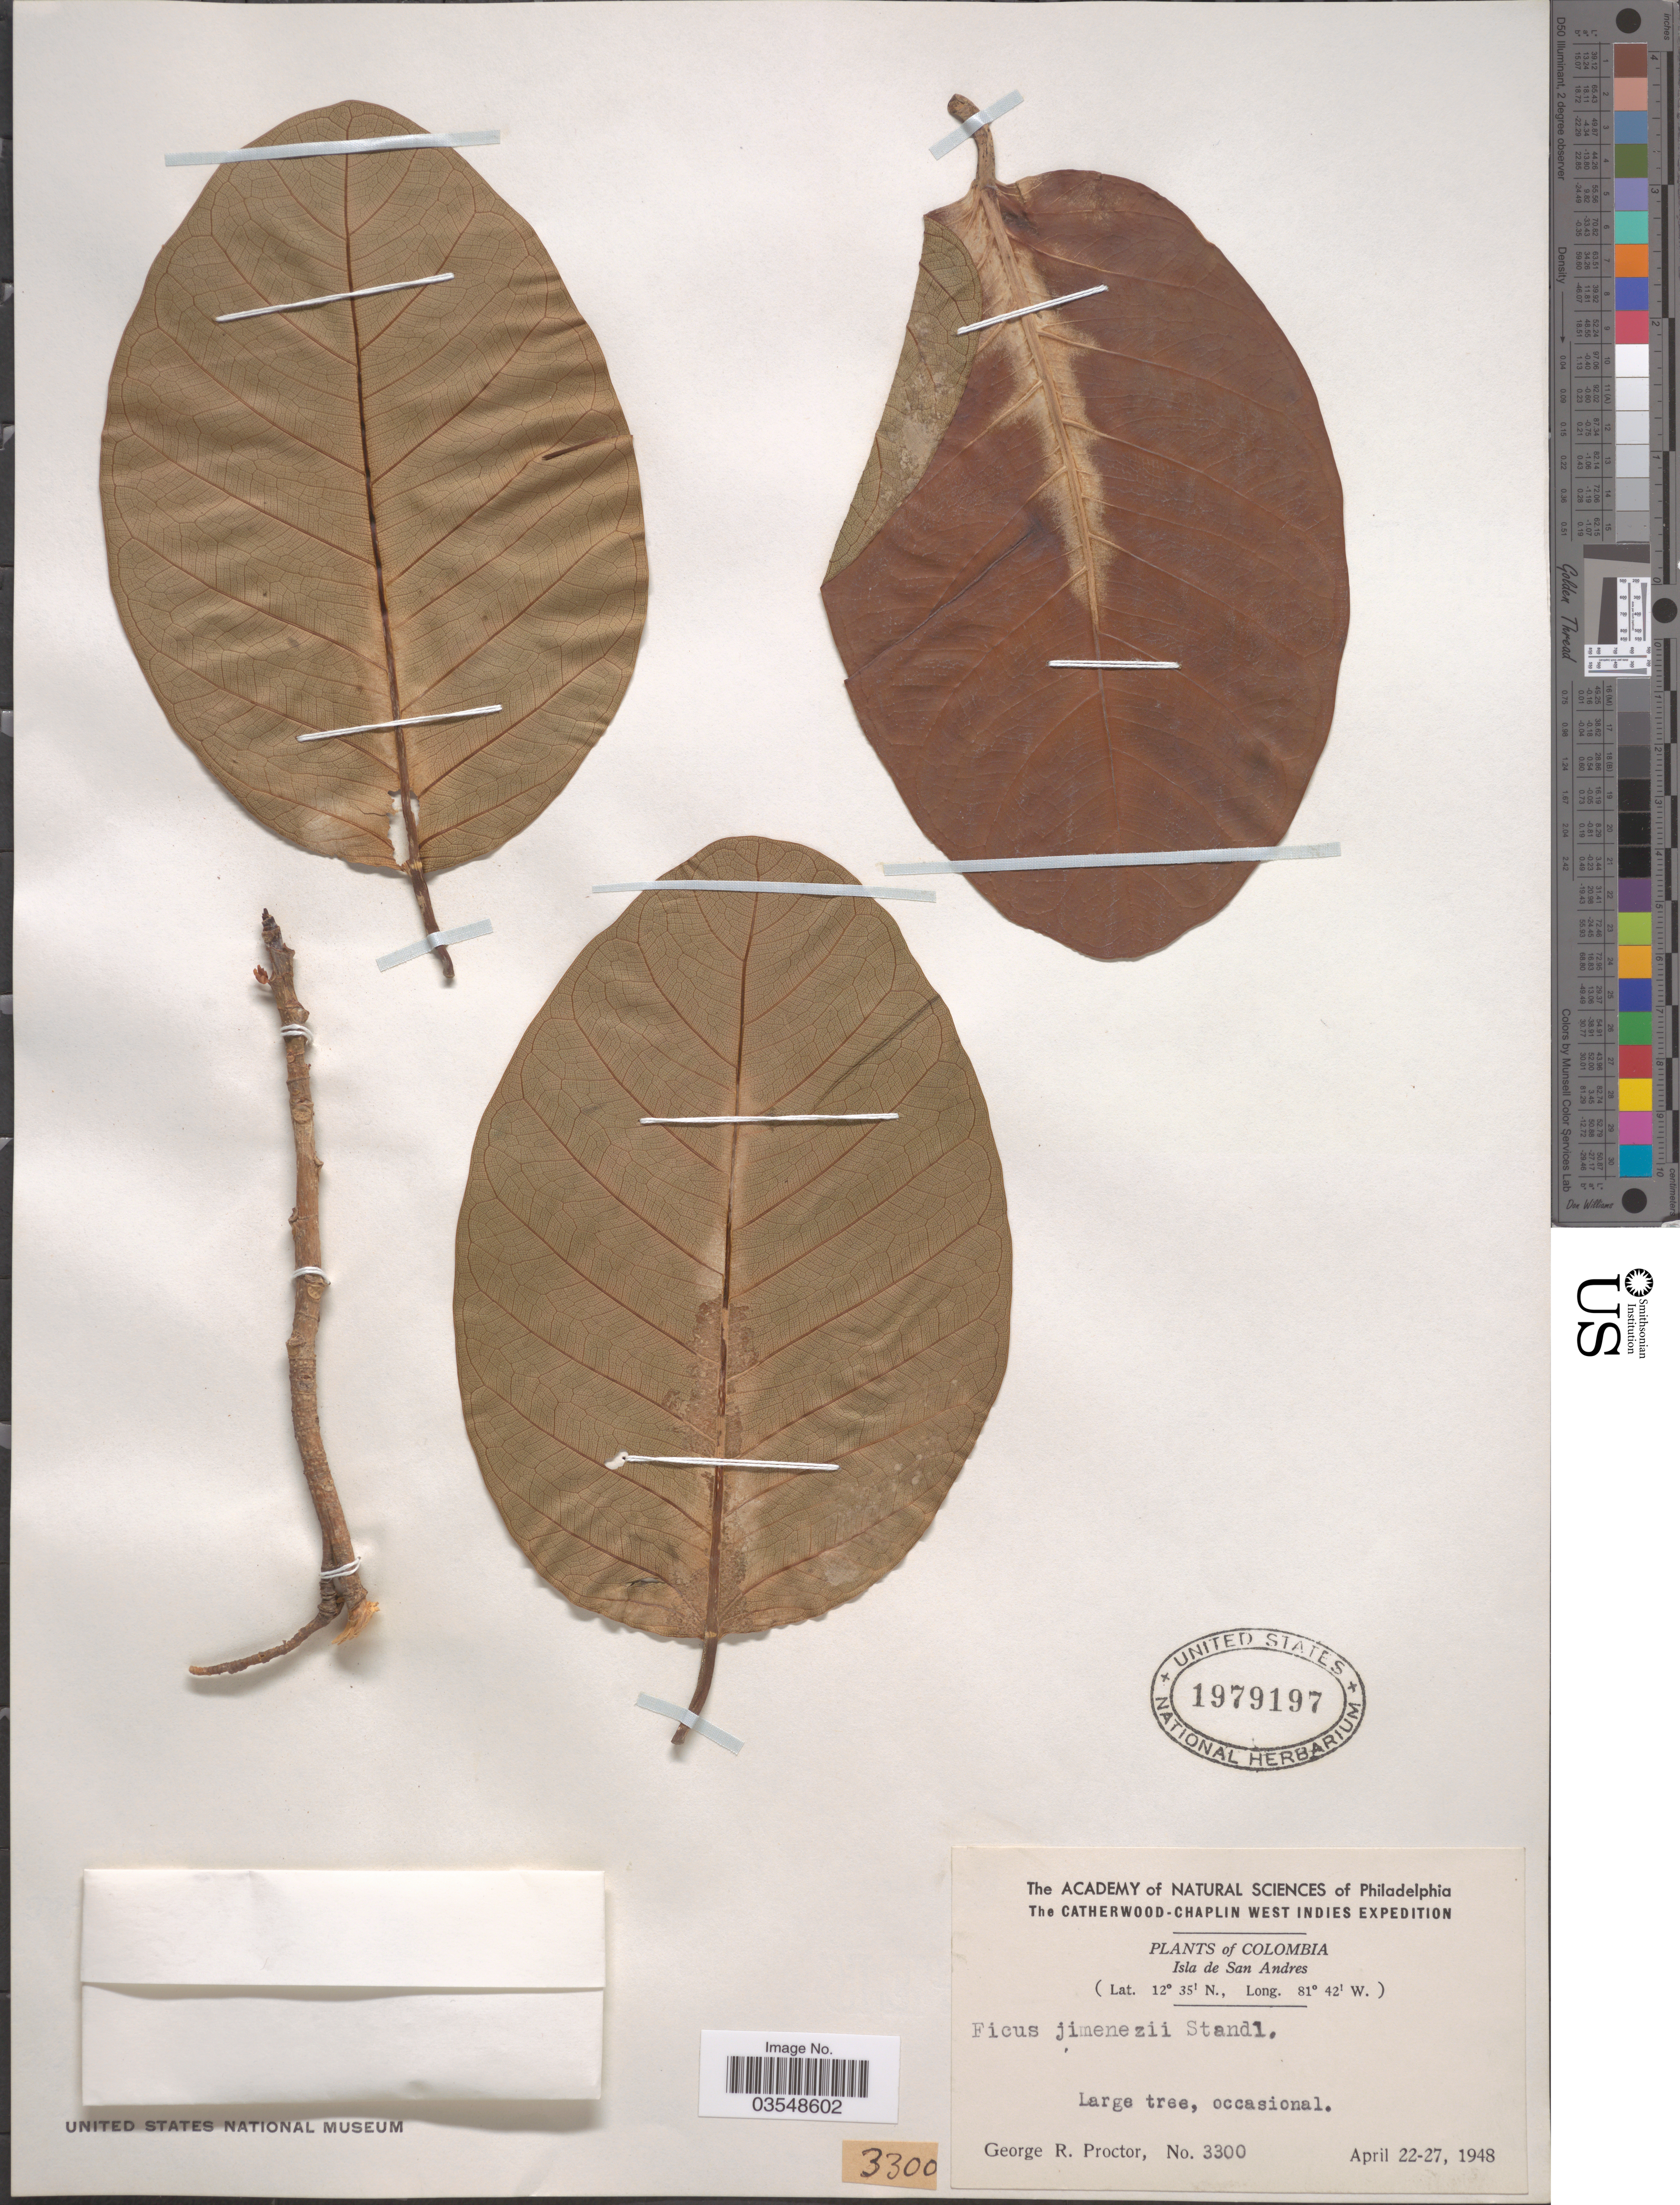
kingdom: Plantae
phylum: Tracheophyta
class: Magnoliopsida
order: Rosales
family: Moraceae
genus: Ficus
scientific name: Ficus jimenezii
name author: Standl.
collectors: G. R. Proctor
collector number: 3300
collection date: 1948-04-22/1948-04-27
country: Colombia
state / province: San Andres y Providencia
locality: Isla de San Andres.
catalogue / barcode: US 1979197